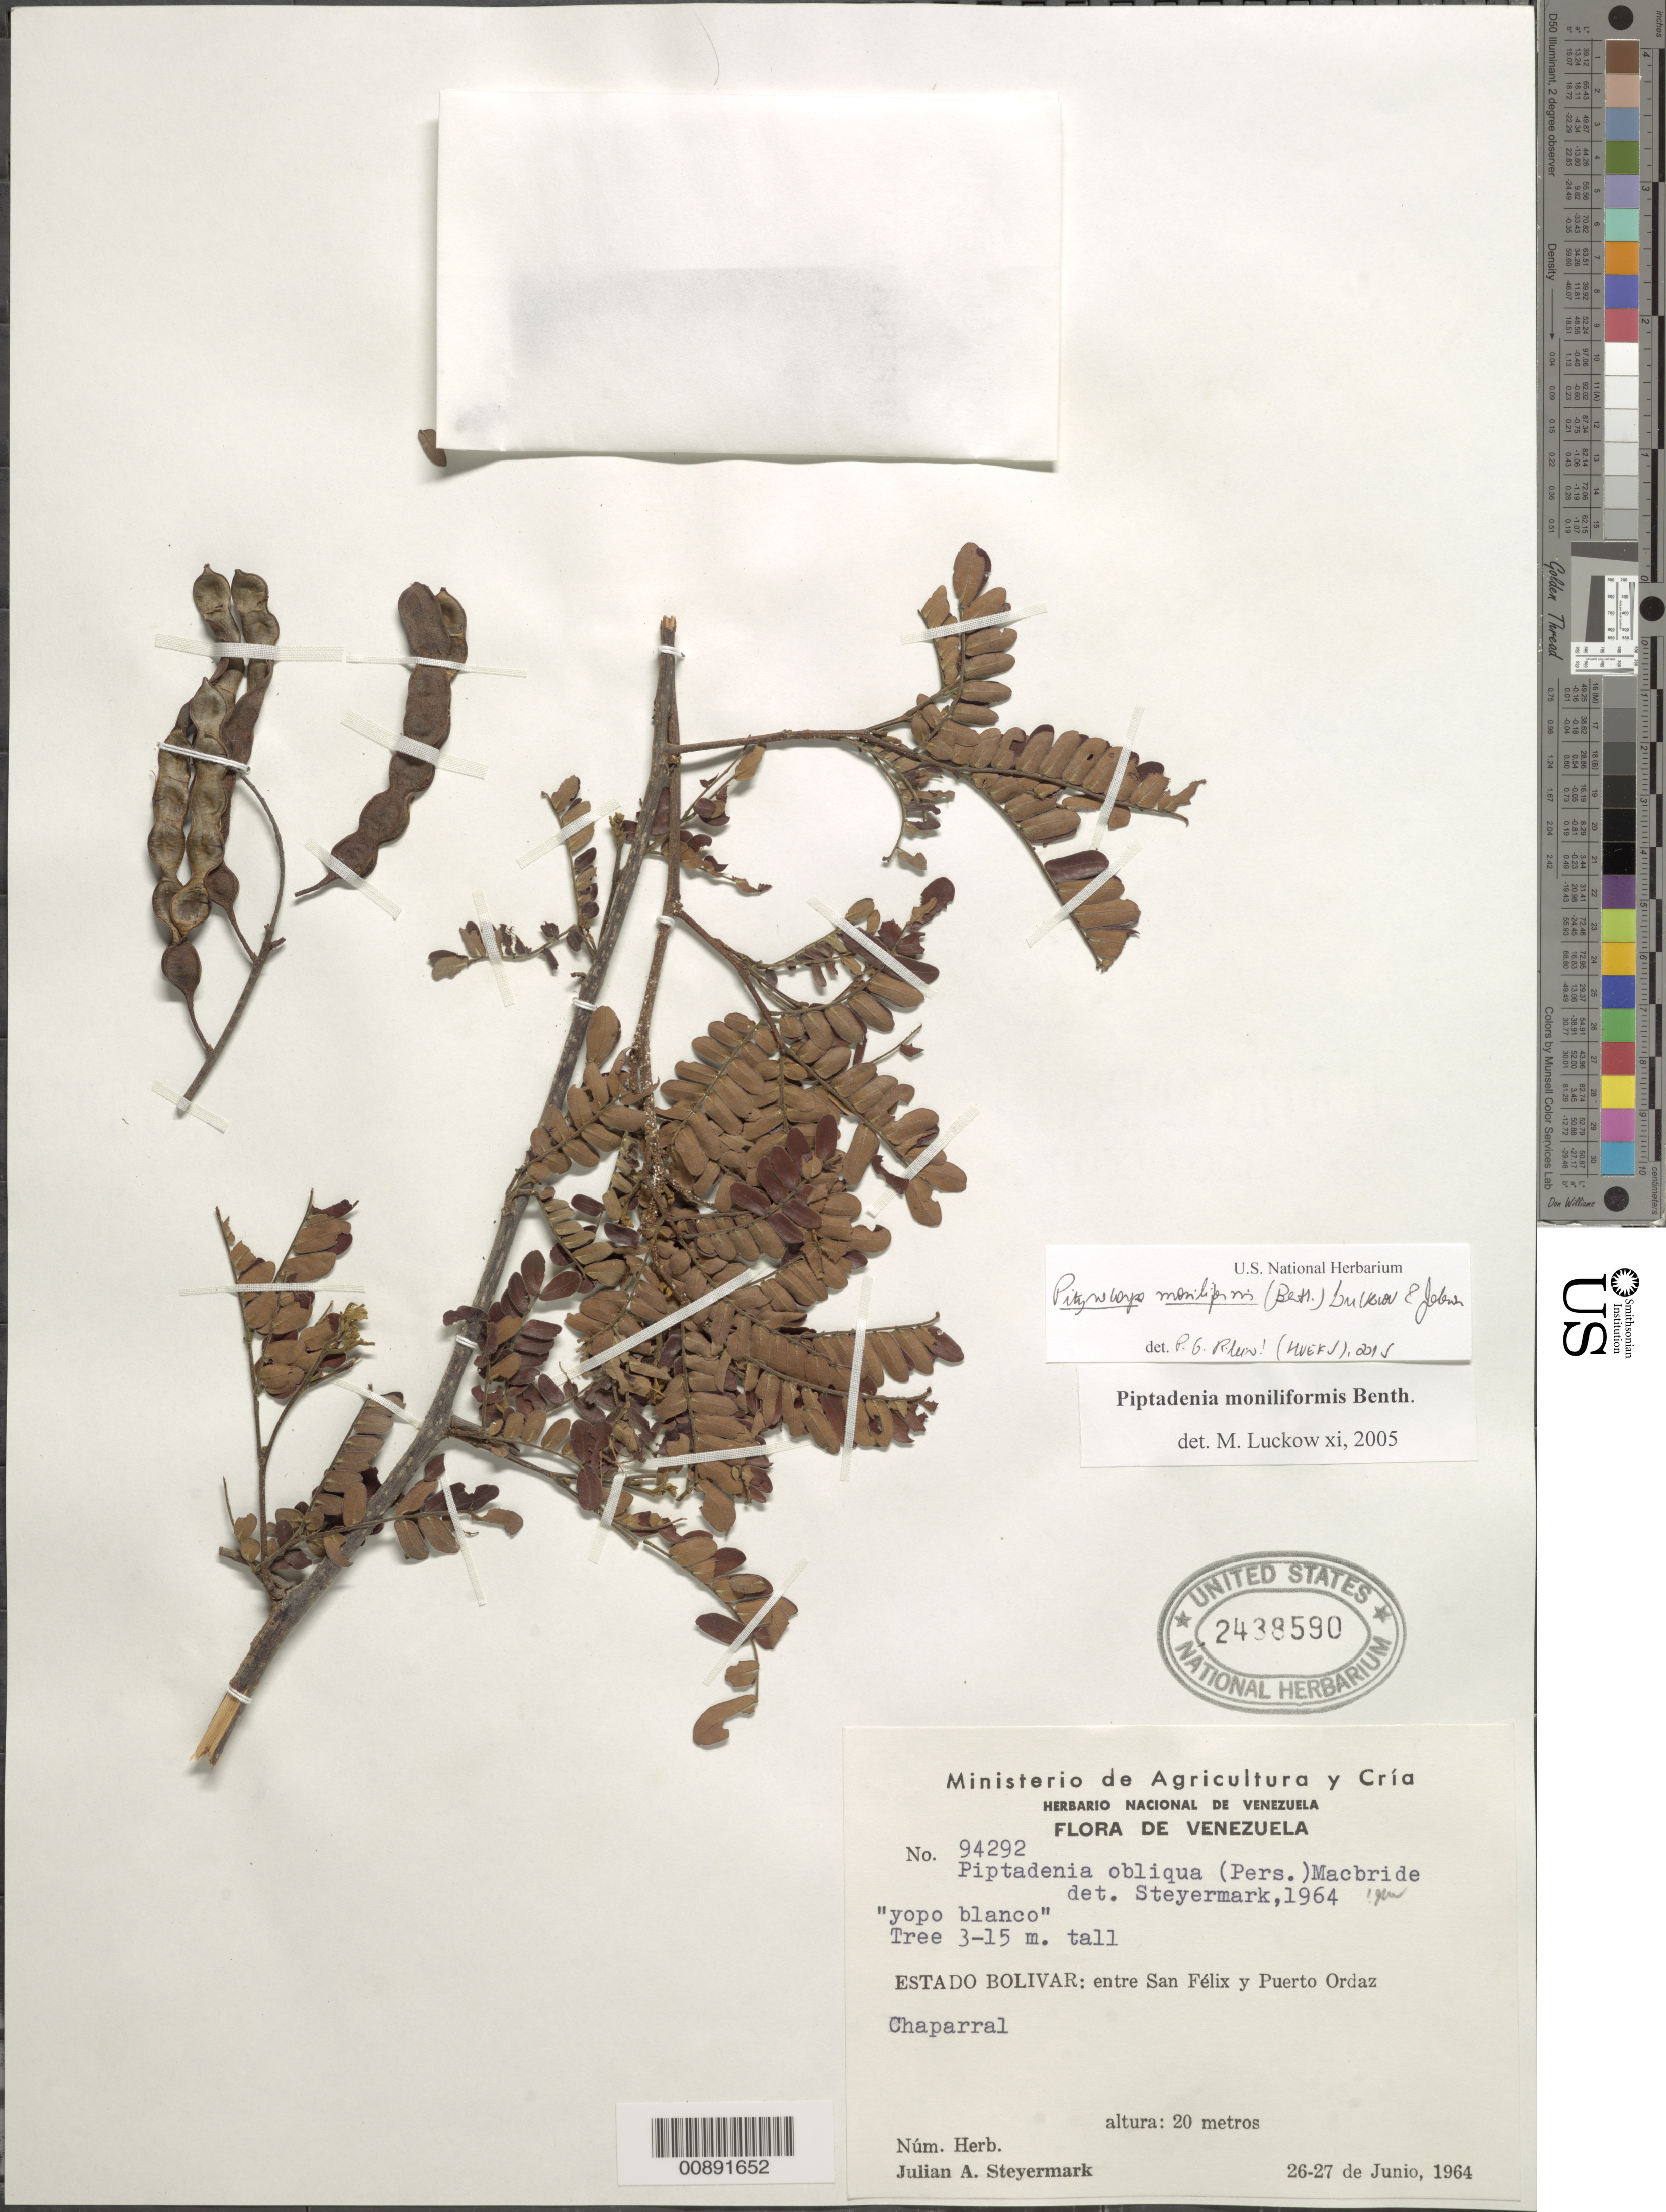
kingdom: Plantae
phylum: Tracheophyta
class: Magnoliopsida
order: Fabales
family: Fabaceae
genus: Pityrocarpa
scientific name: Pityrocarpa moniliformis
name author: (Benth.) Luckow & R. W. Jobson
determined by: Gomes Ribeiro, P.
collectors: J. Steyermark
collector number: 94292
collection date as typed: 26-Jun-64 to 27-Jun-64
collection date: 1964-06-26/1964-06-27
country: Venezuela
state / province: Bolívar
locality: San Félix to Puerto Ordaz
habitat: Chaparral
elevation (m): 20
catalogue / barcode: US 2438590